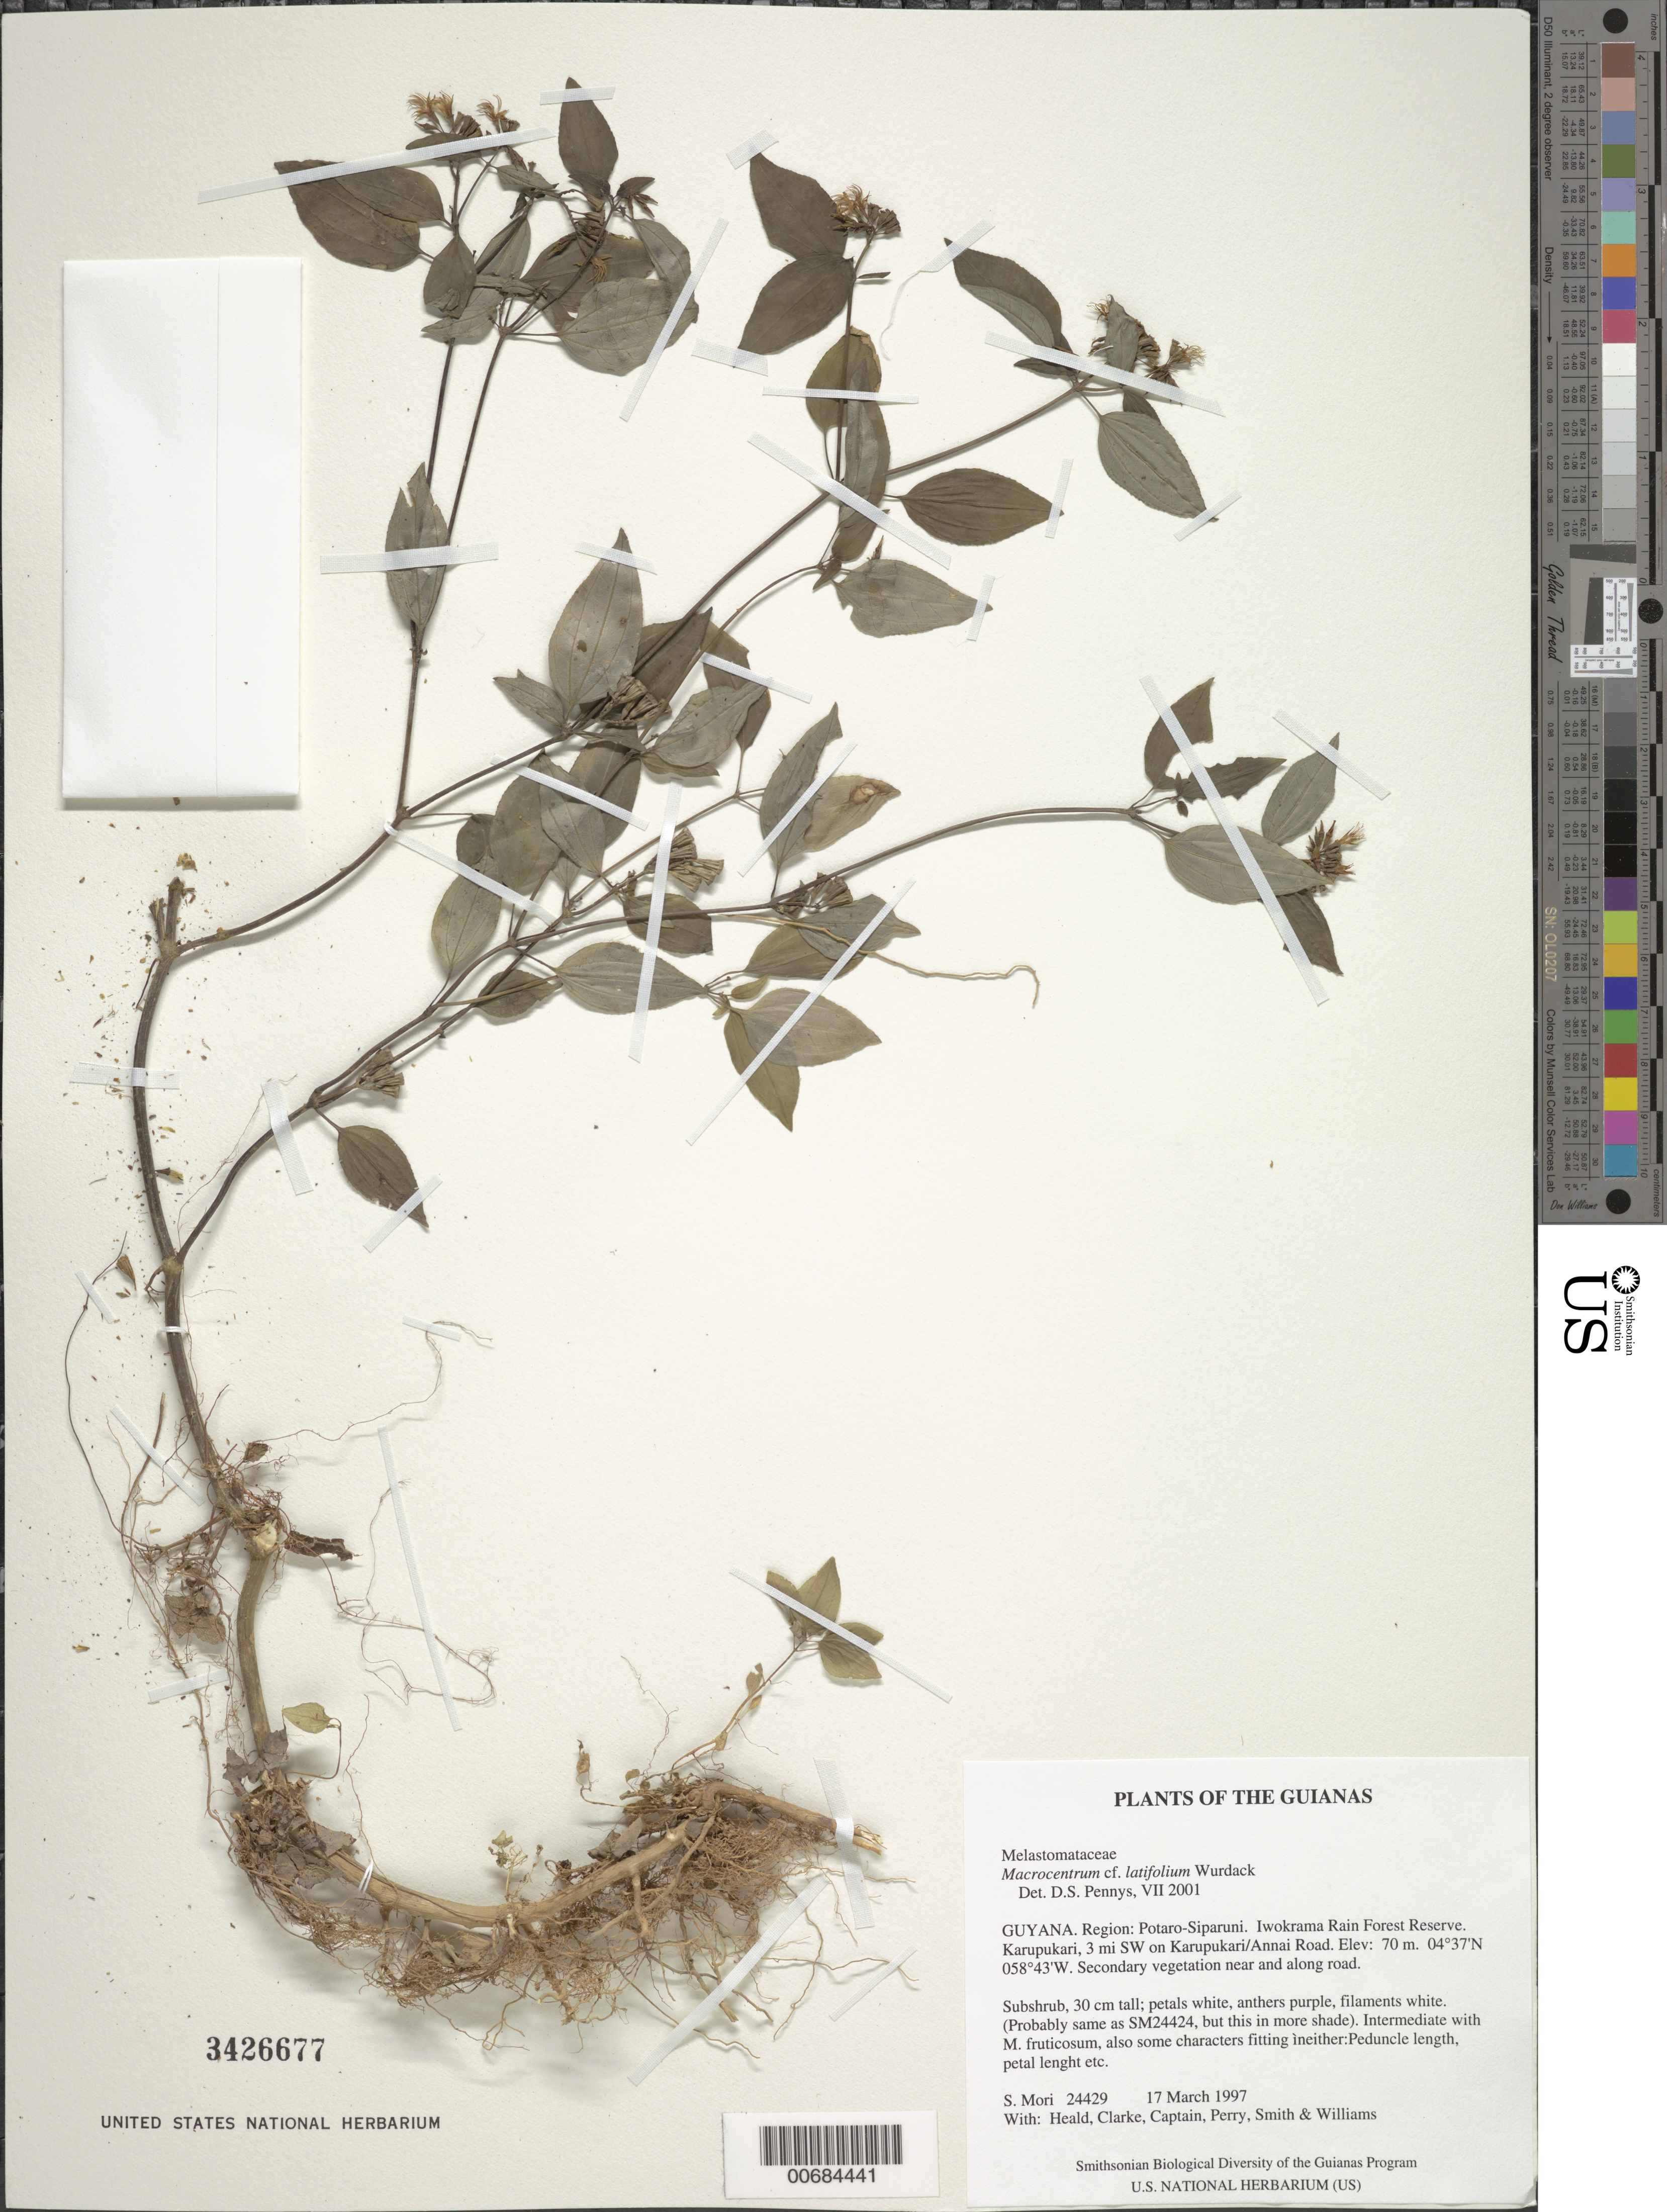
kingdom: Plantae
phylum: Tracheophyta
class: Magnoliopsida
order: Myrtales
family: Melastomataceae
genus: Macrocentrum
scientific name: Macrocentrum cristatum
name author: (DC.) Triana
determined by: Almeda, F.; Penneys, D. S.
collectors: S. Mori, S. Heald, D. Clarke, C. Captain, C. Perry, -- Smith & R. Williams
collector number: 24429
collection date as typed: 17 March 1997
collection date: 1997-03-17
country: Guyana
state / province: Potaro-Siparuni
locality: Iwokrama Rain Forest Reserve. Karupukari, 3 mi SW on Karupukari/Annai Road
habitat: Secondary vegetation near and along road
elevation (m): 70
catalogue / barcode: US 3426677